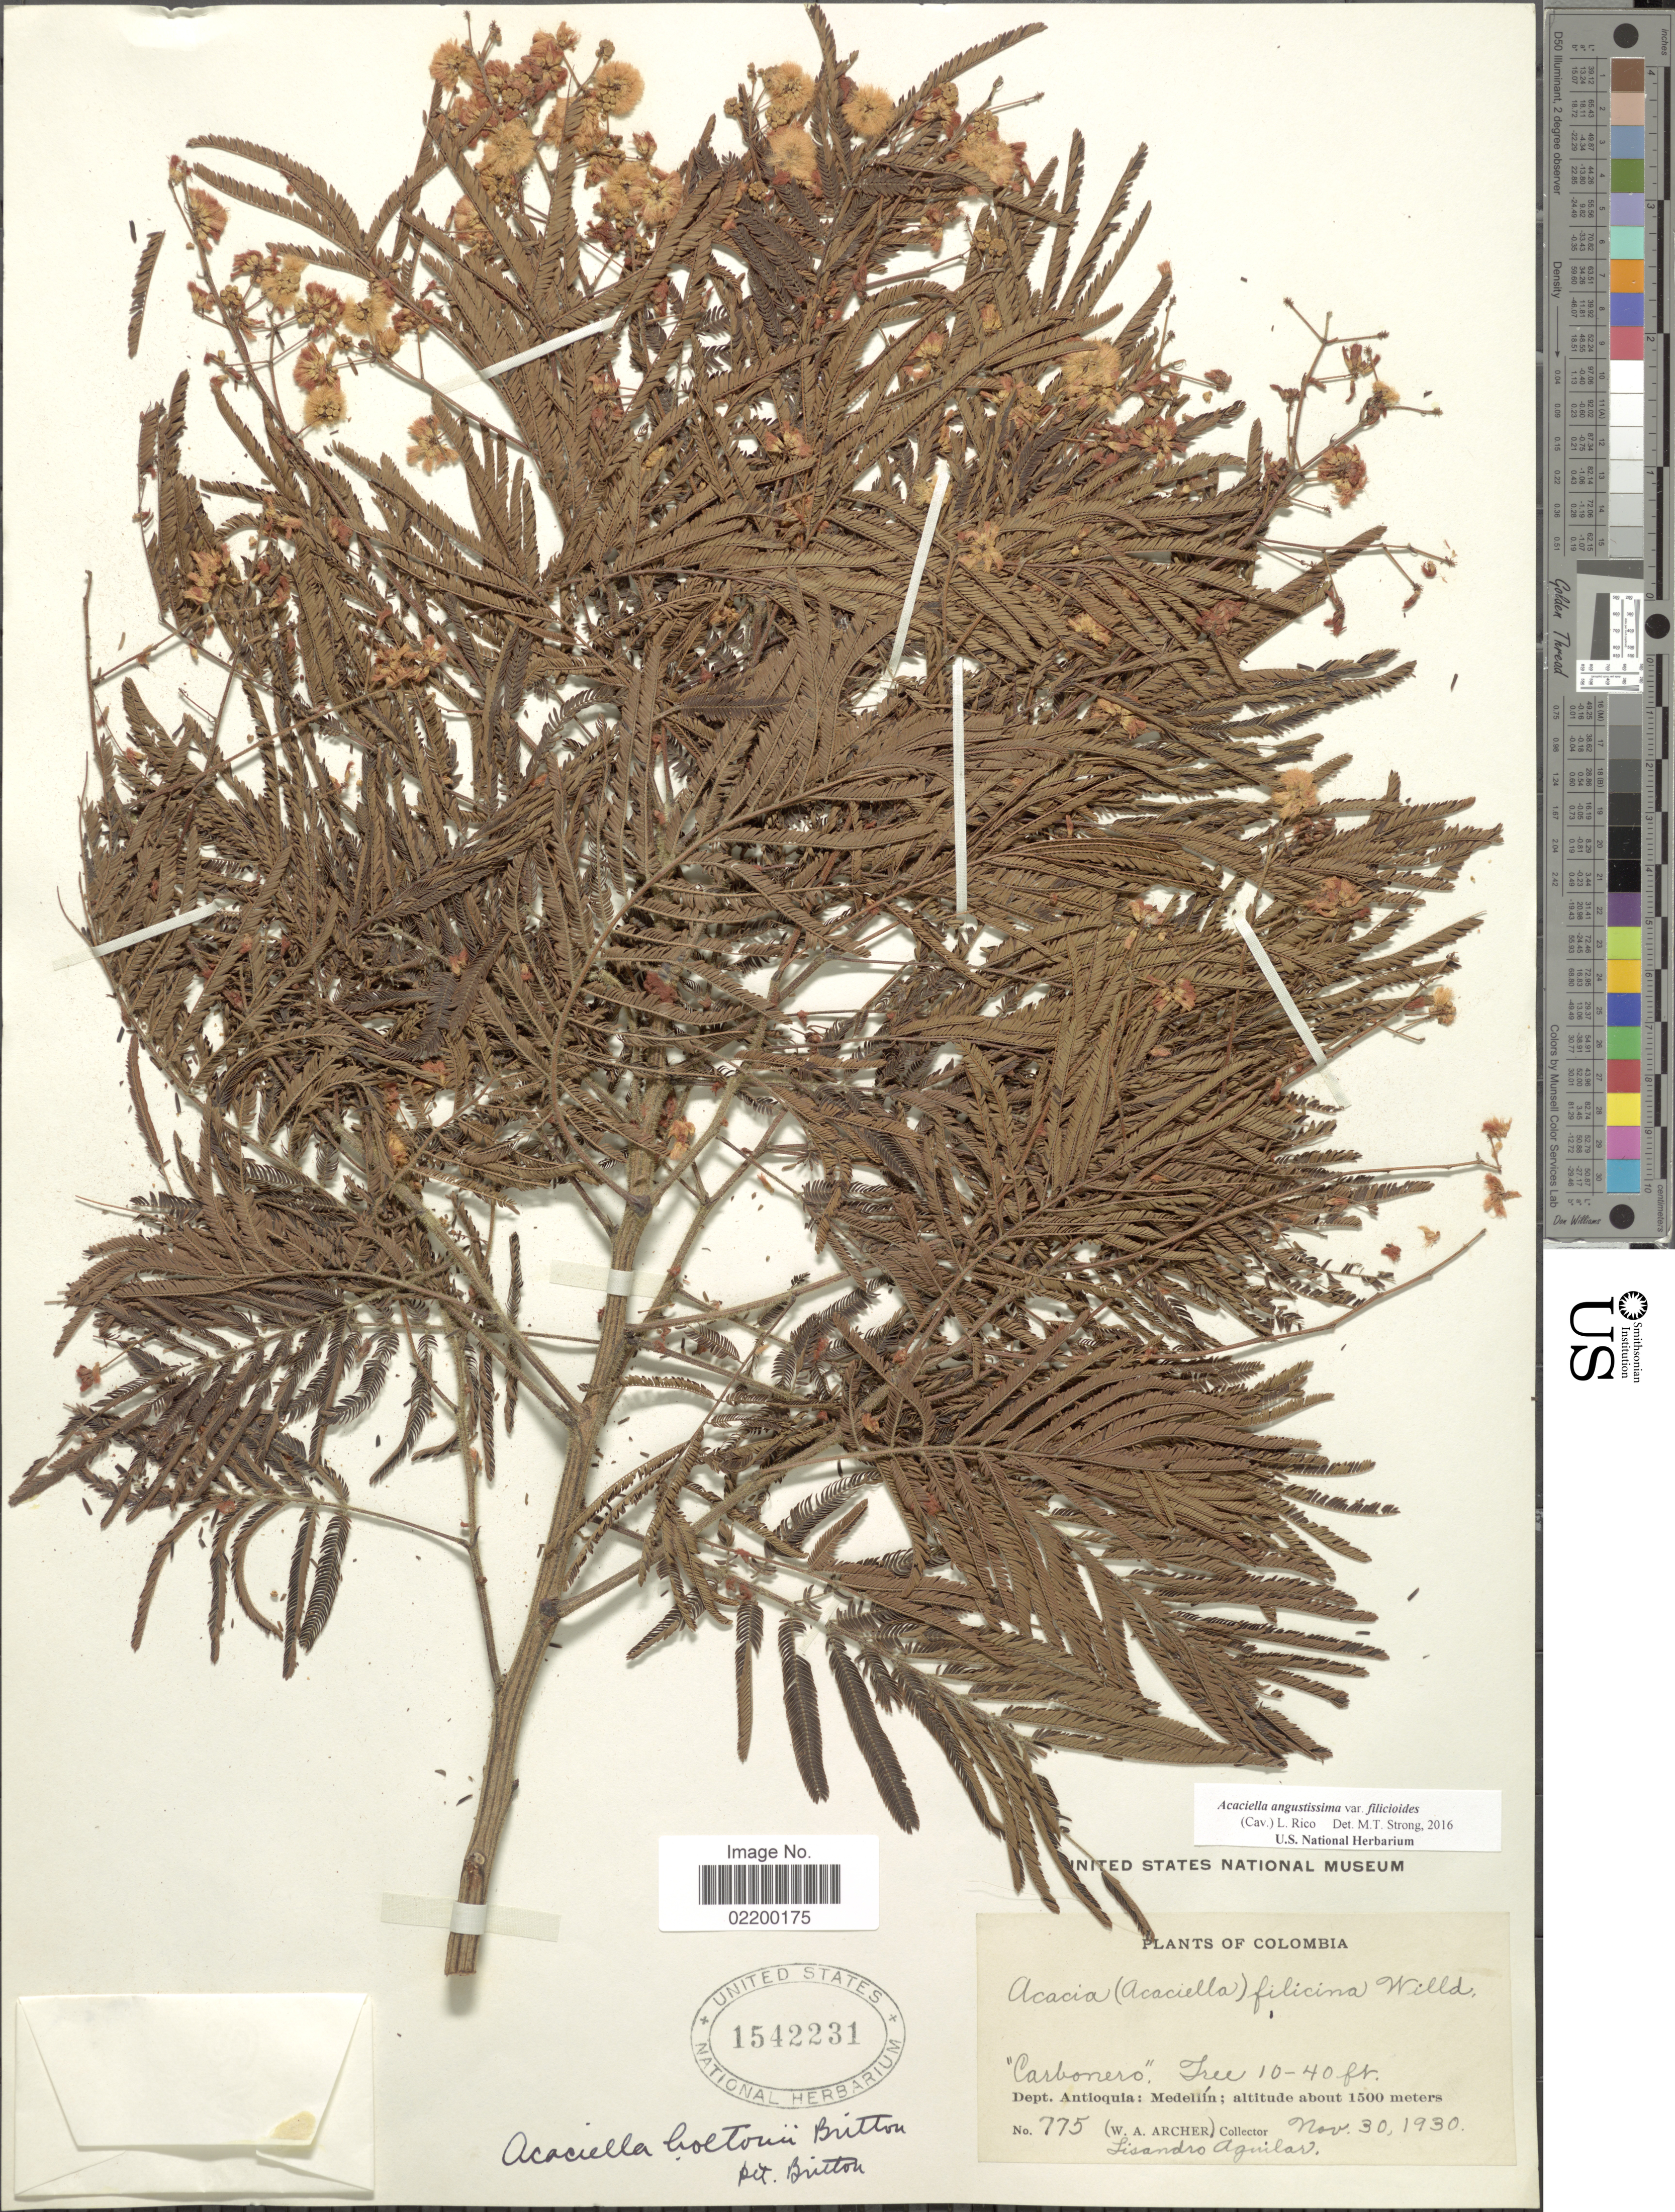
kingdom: Plantae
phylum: Tracheophyta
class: Magnoliopsida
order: Fabales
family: Fabaceae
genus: Acaciella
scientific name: Acaciella angustissima var. filicioides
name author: (Cav.) L. Rico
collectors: W. A. Archer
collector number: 775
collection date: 1930-11-30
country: Colombia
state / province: Antioquia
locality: Dept. Antioquia: Medellin.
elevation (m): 1500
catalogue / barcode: US 1542231